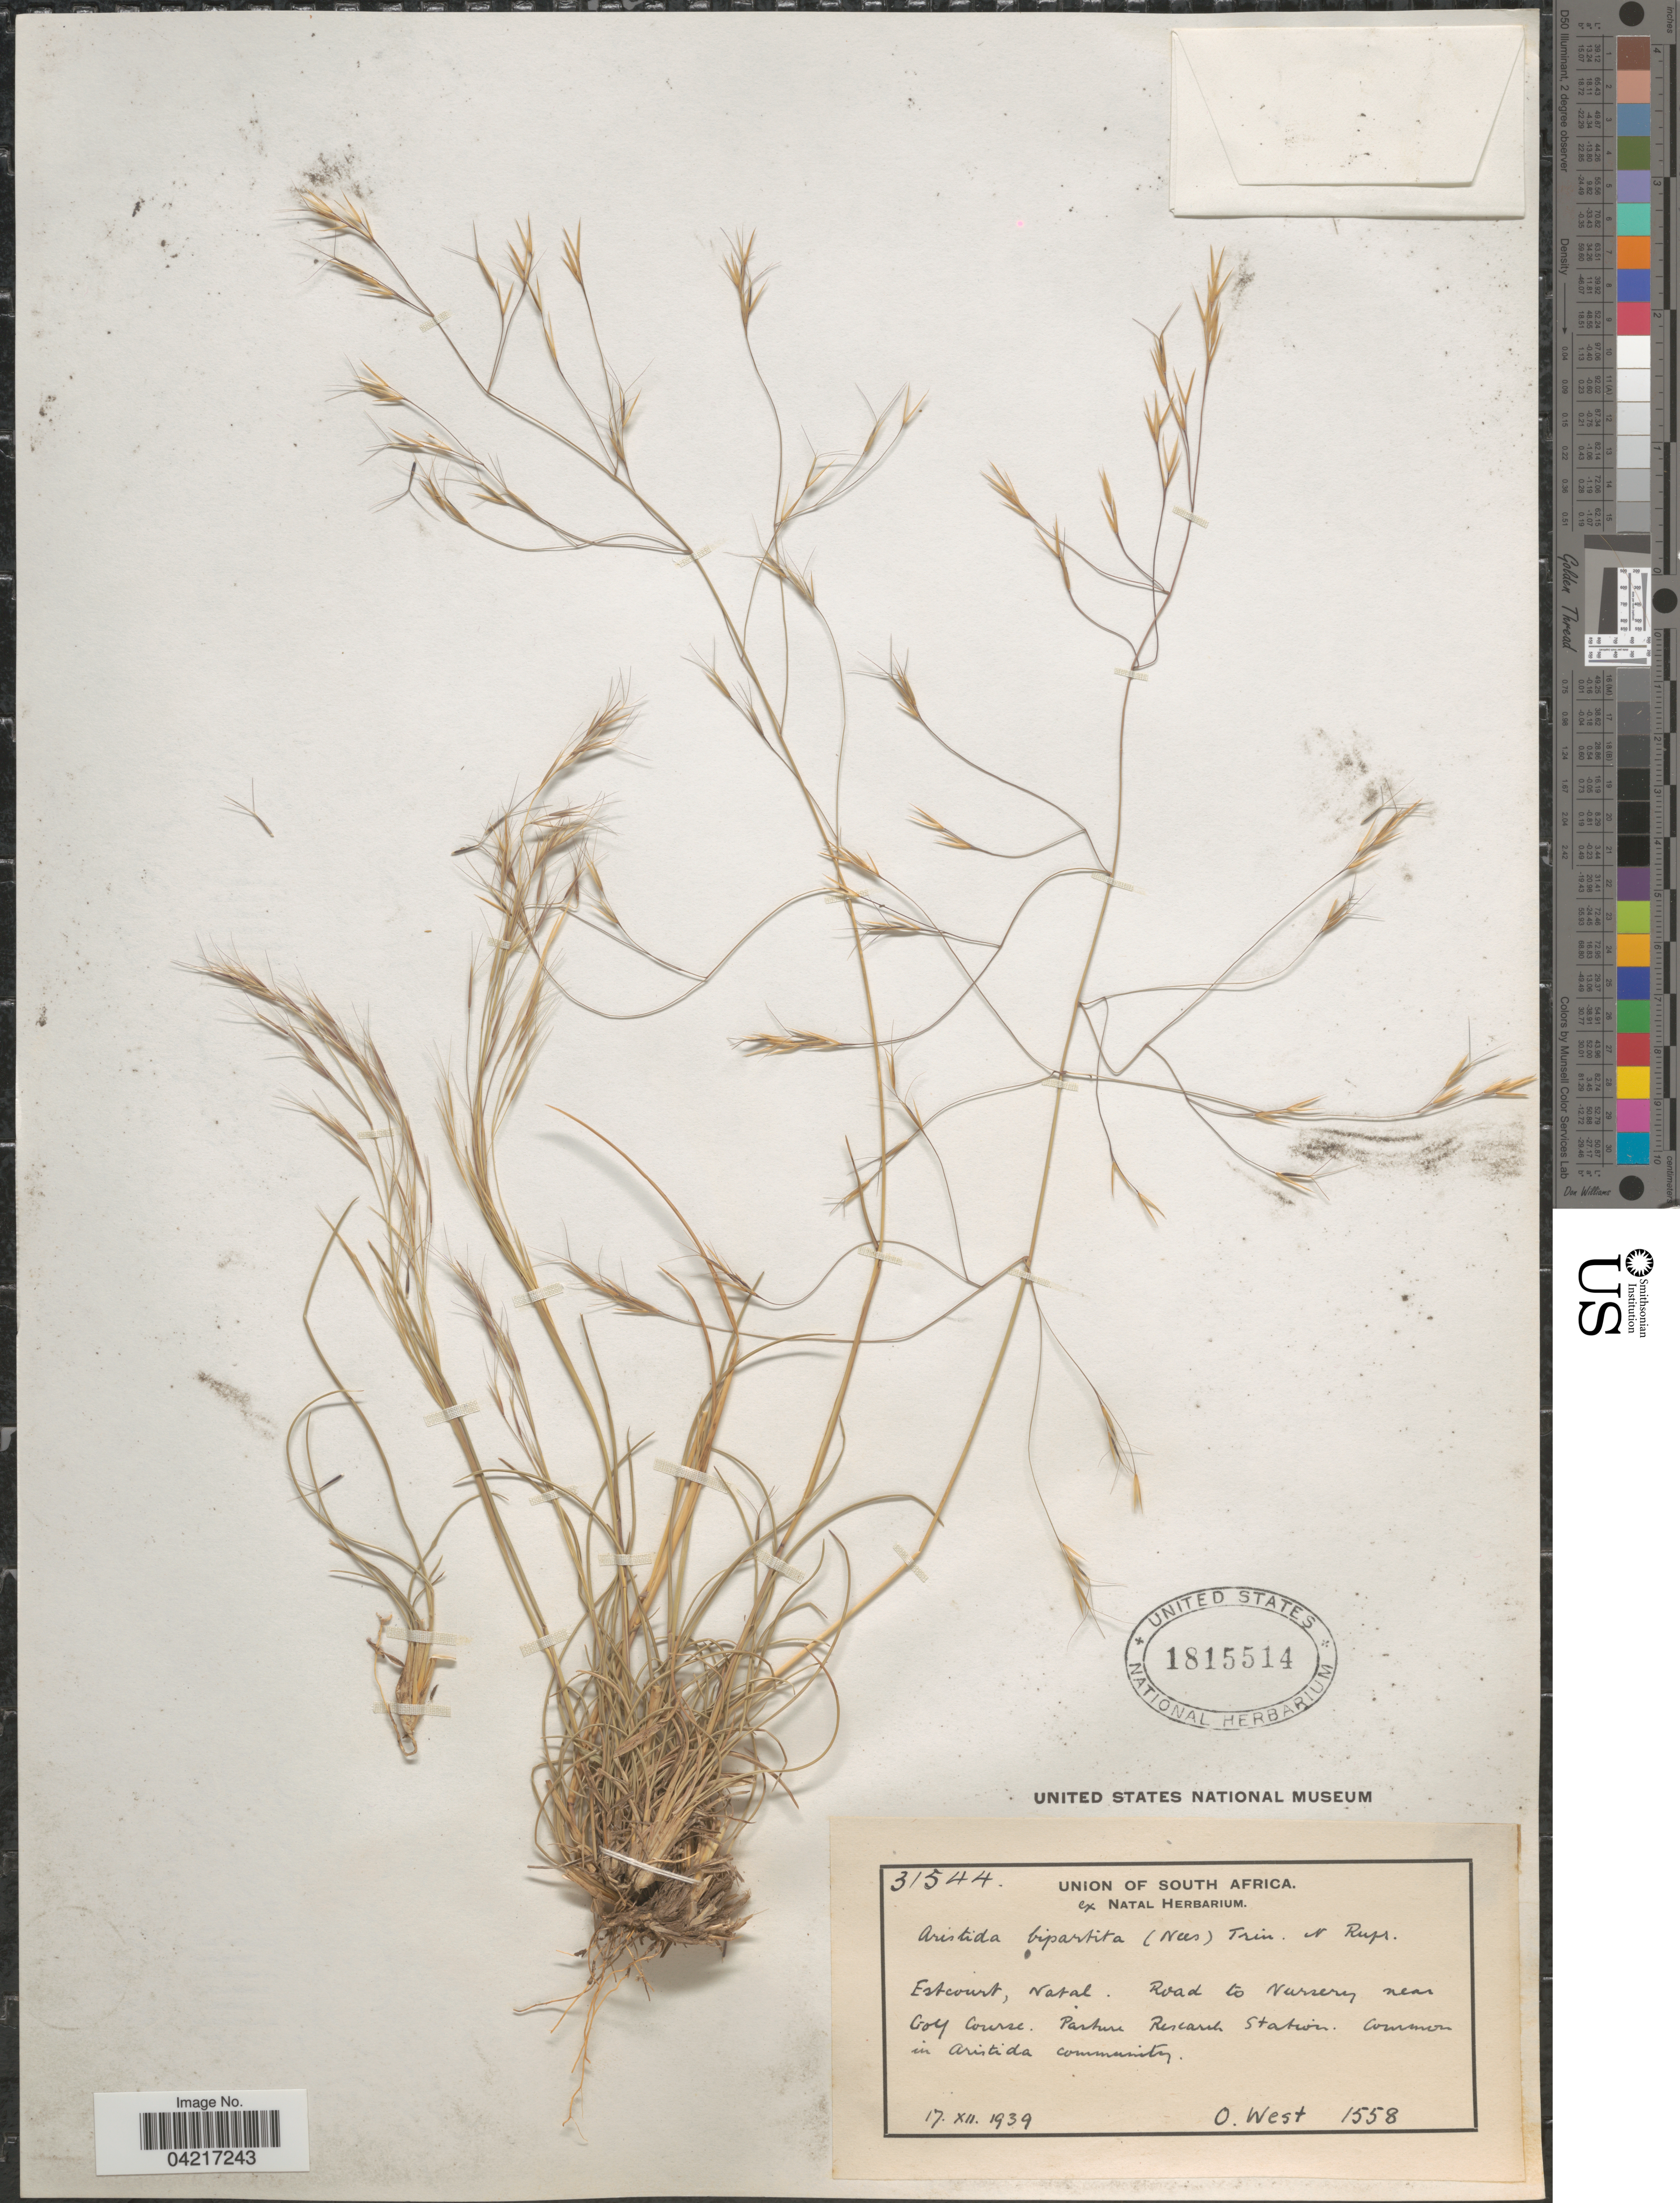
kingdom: Plantae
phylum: Tracheophyta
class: Liliopsida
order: Poales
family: Poaceae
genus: Aristida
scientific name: Aristida bipartita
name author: (Nees) Trin. & Rupr.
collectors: O. West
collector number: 1558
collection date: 1939-12-17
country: South Africa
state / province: KwaZulu-Natal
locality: Estcourt, Natal. Road to Nursery near Golf Course. Pasture Research Station. Common in Aristida community.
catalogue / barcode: US 1815514